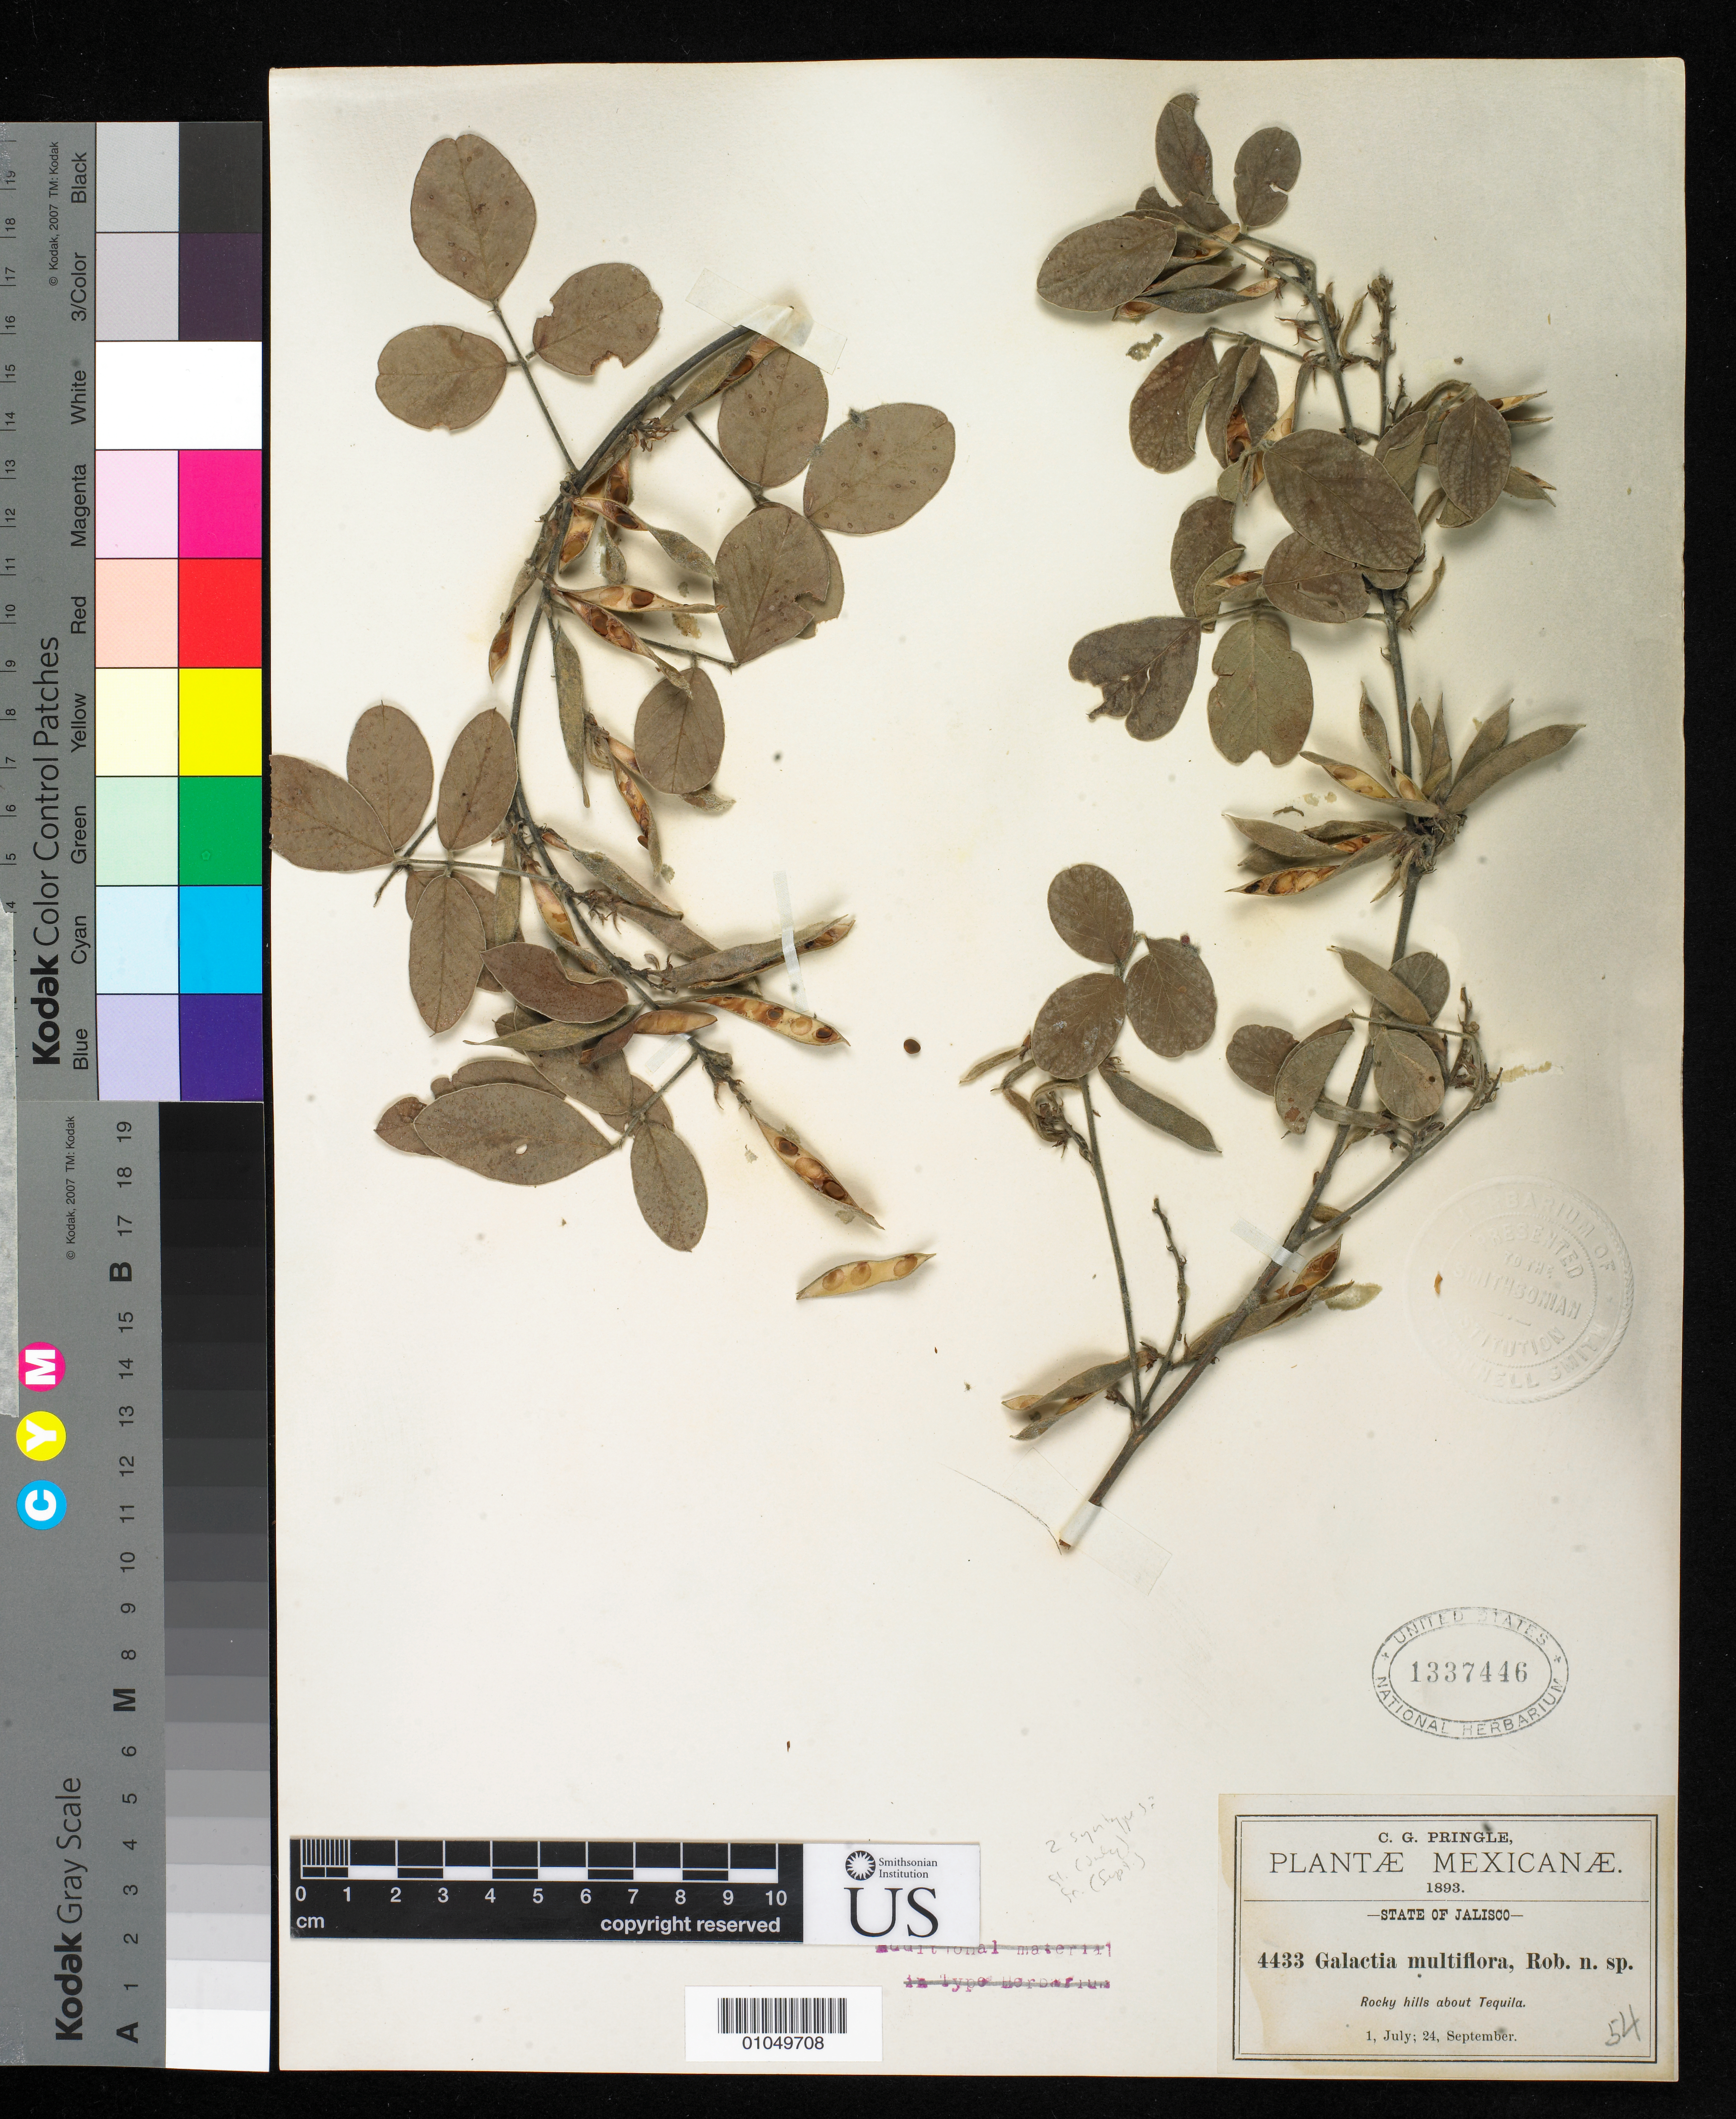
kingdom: Plantae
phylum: Tracheophyta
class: Magnoliopsida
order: Fabales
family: Fabaceae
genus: Galactia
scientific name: Galactia multiflora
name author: B.L. Rob.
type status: Syntype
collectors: C. G. Pringle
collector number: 4433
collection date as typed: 01 Jul 1893 and 24 Sep 1893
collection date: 1893-07-01,1893-09-24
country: Mexico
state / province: Jalisco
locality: Rocky hills about Tequila.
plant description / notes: Protologue cites both flowering (July) & fruiting (Sept.) syntypes; this US sheet (USNH 1337446) mounted with fruiting material (McVaugh designated flowering element as lectotype).; Specimen ex John Donnell Smith herbarium.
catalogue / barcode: US 1337446